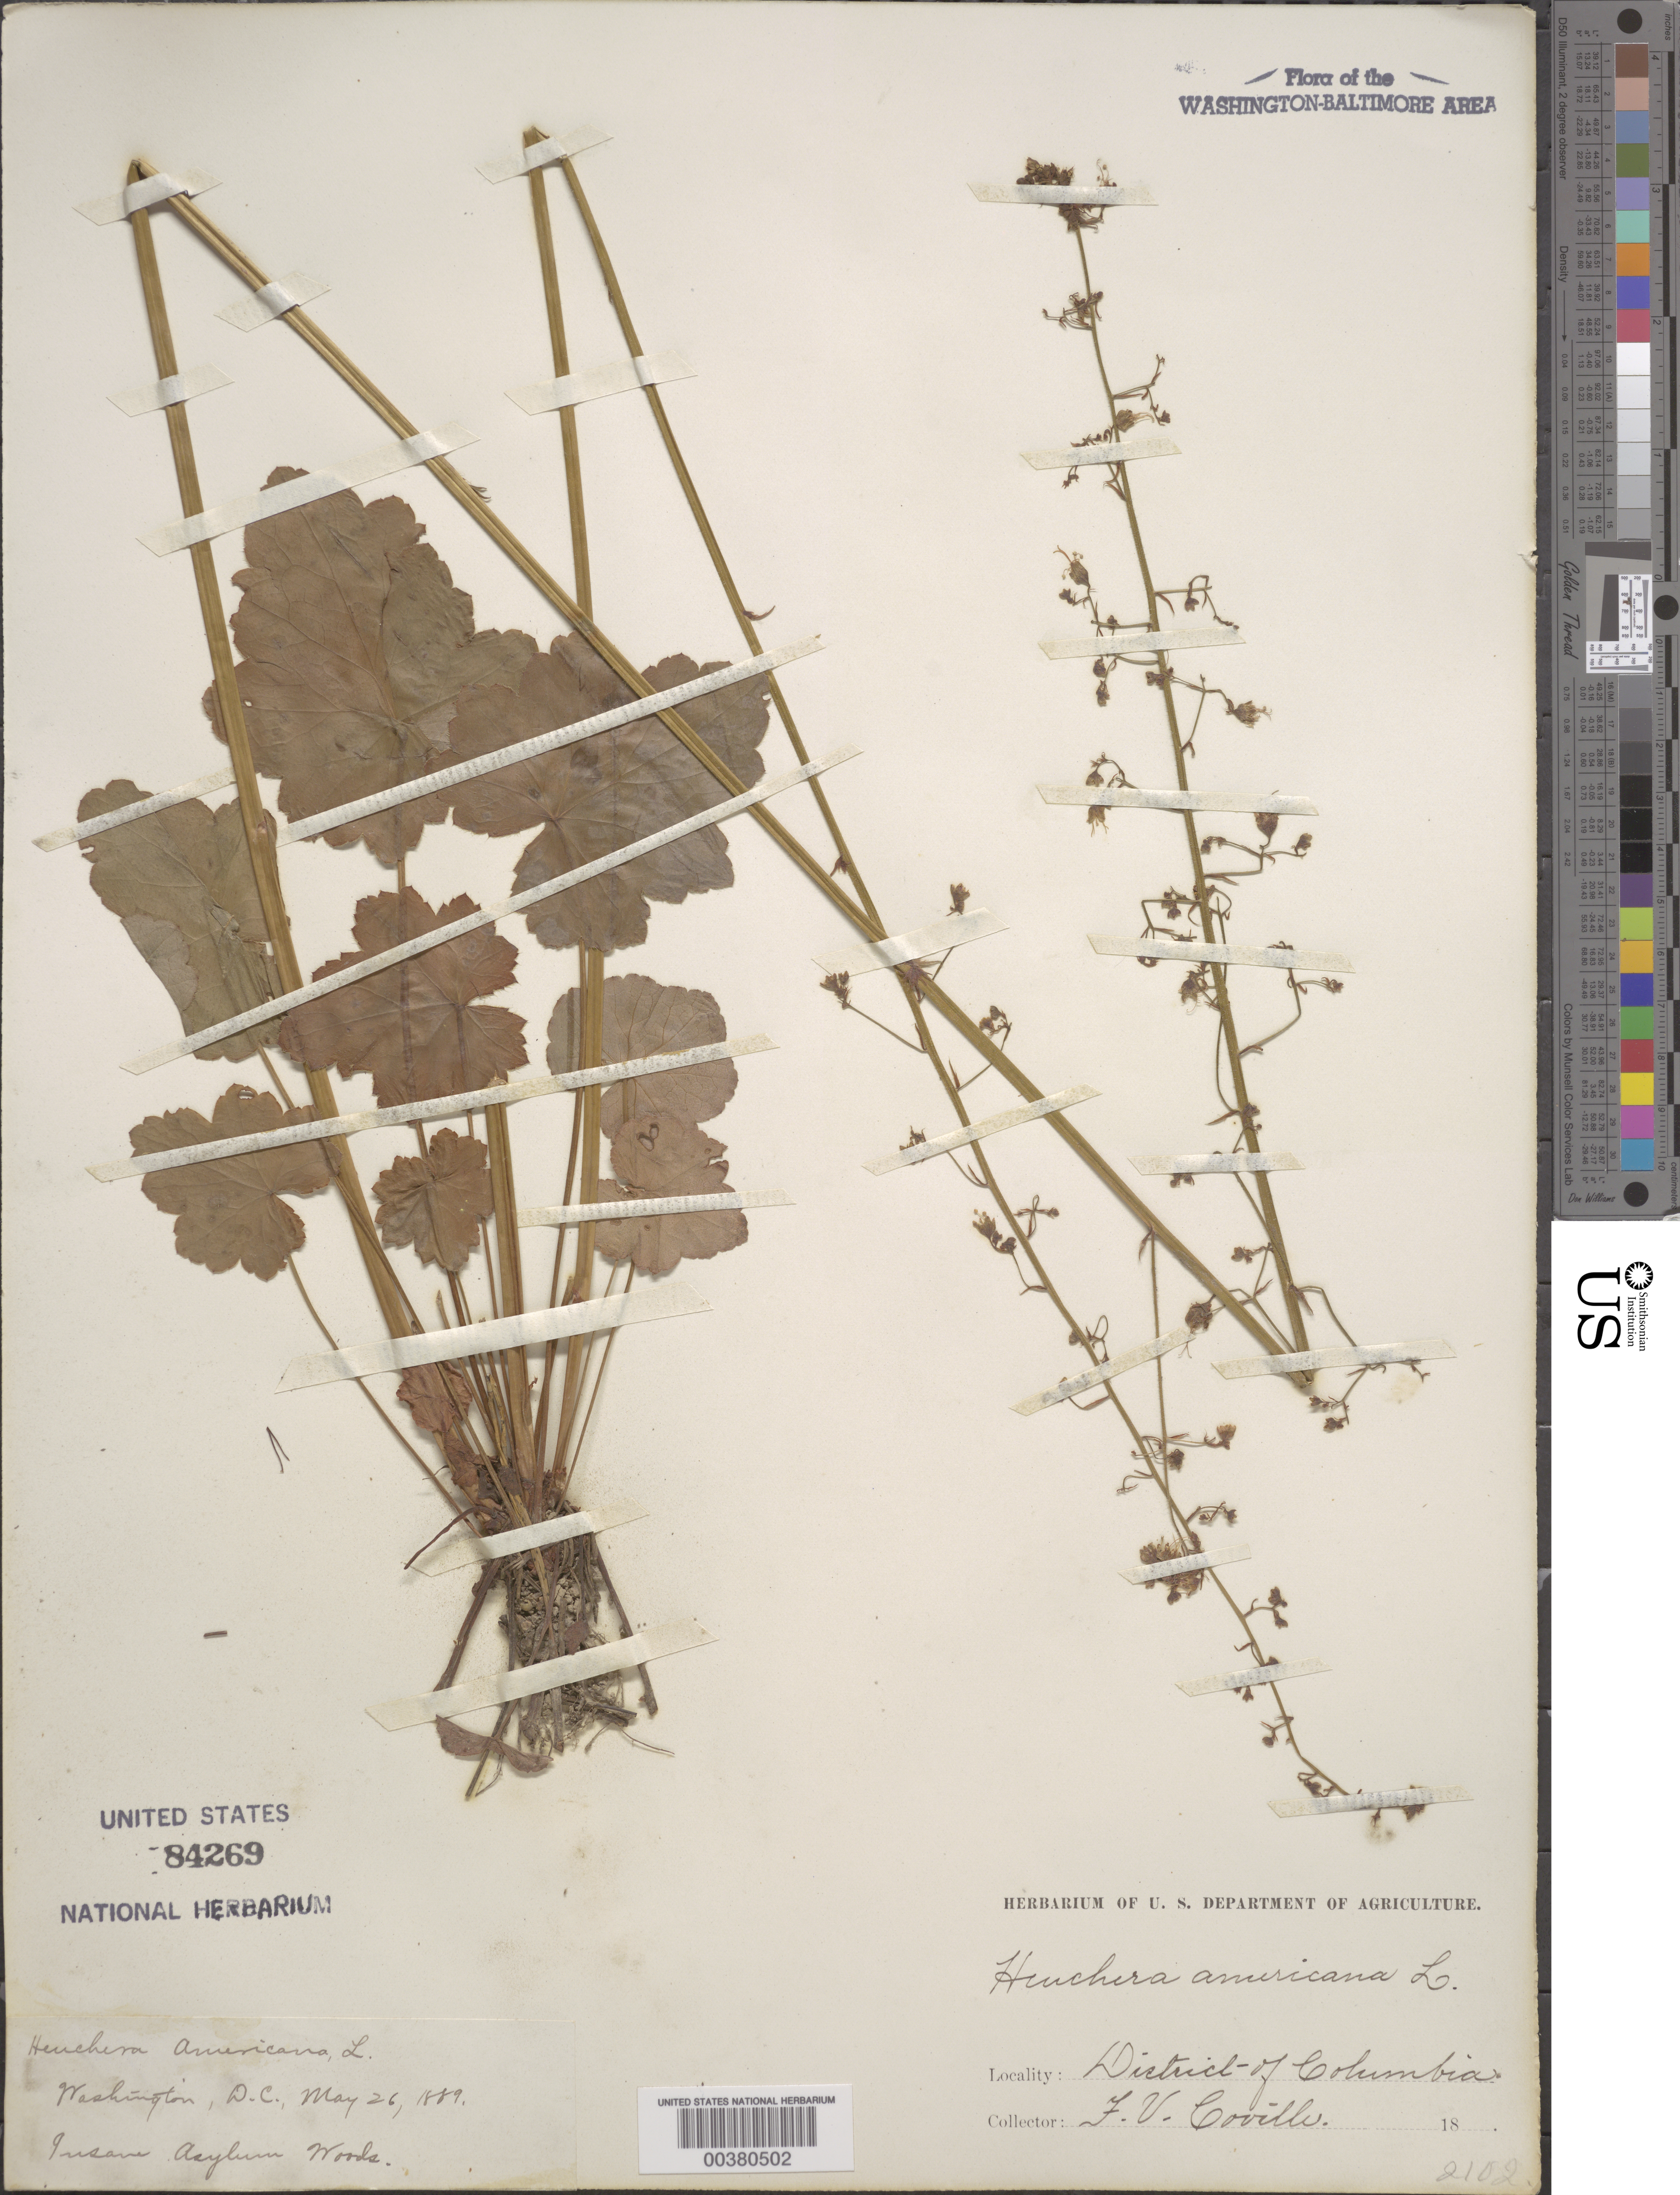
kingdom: Plantae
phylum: Tracheophyta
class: Magnoliopsida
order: Saxifragales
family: Saxifragaceae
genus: Heuchera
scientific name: Heuchera americana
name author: L.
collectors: F. V. Coville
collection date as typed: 26 May 1889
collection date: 1889-05-26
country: United States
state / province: District of Columbia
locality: Insane Asylum Woods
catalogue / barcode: US 84269